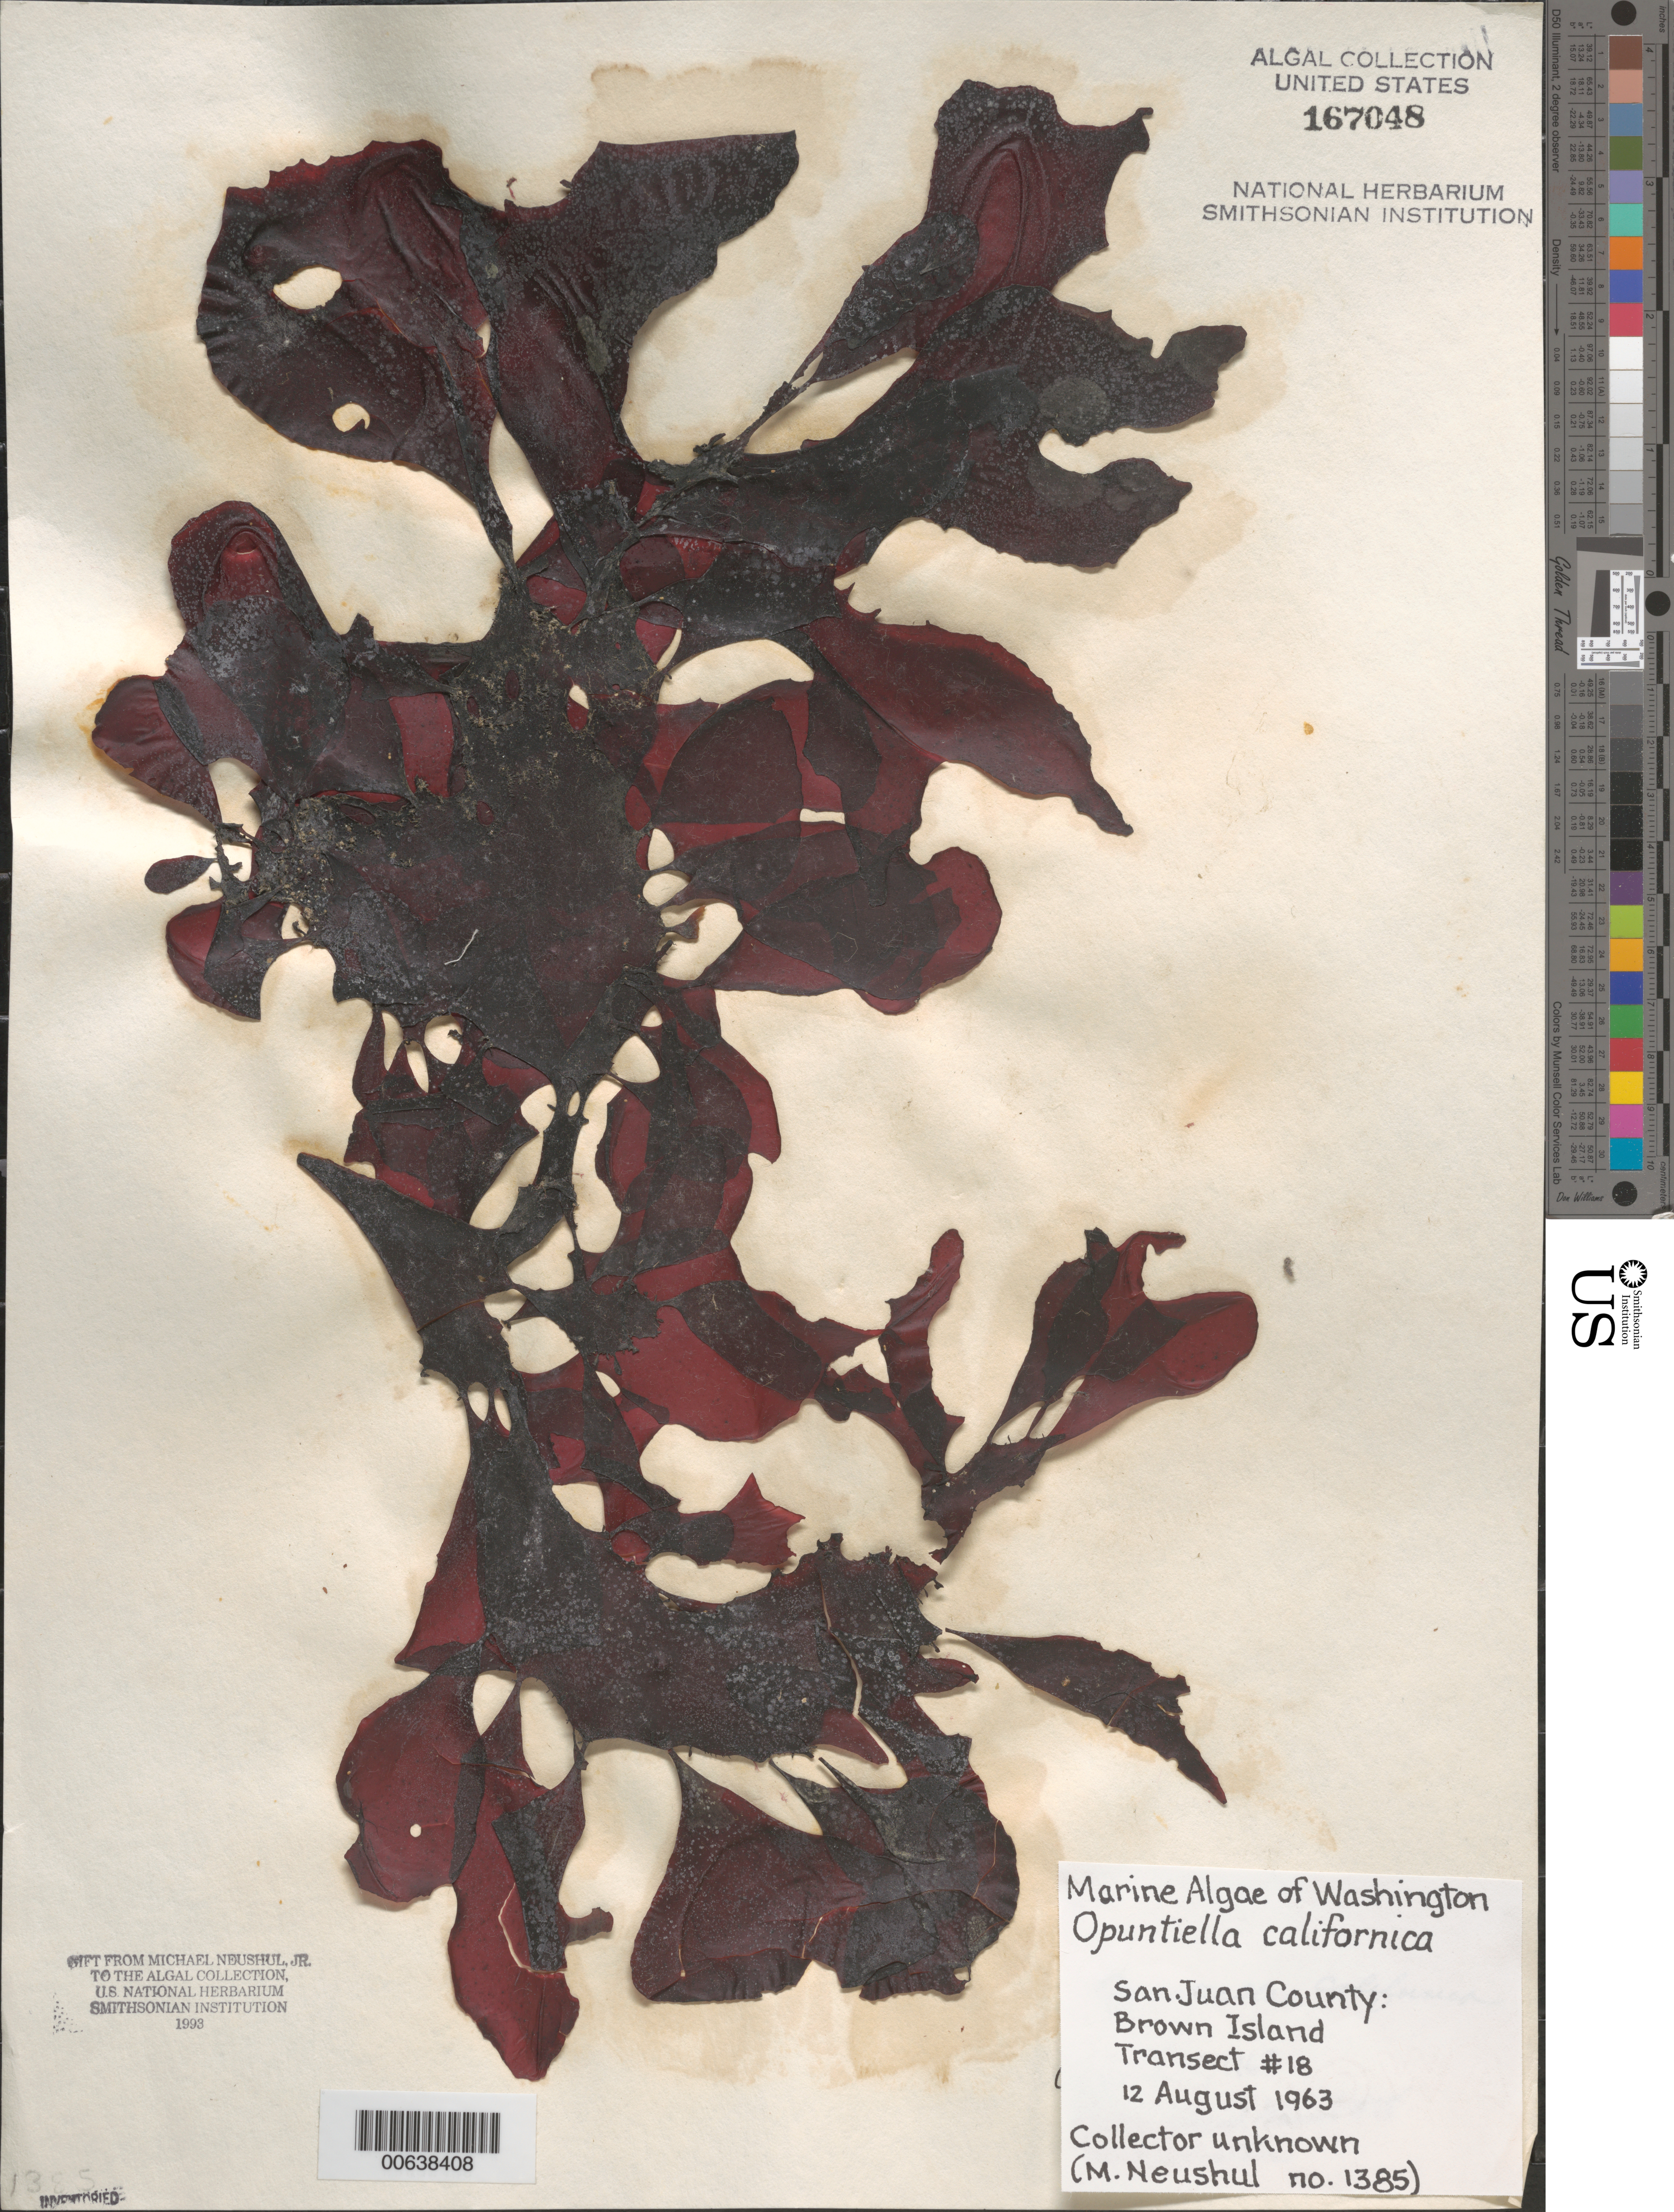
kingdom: Plantae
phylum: Rhodophyta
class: Florideophyceae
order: Gigartinales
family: Furcellariaceae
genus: Opuntiella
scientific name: Opuntiella californica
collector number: Neushul 1385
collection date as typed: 12 Aug 1963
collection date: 1963-08-12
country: United States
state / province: Washington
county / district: San Juan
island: Brown Island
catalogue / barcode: US 167048